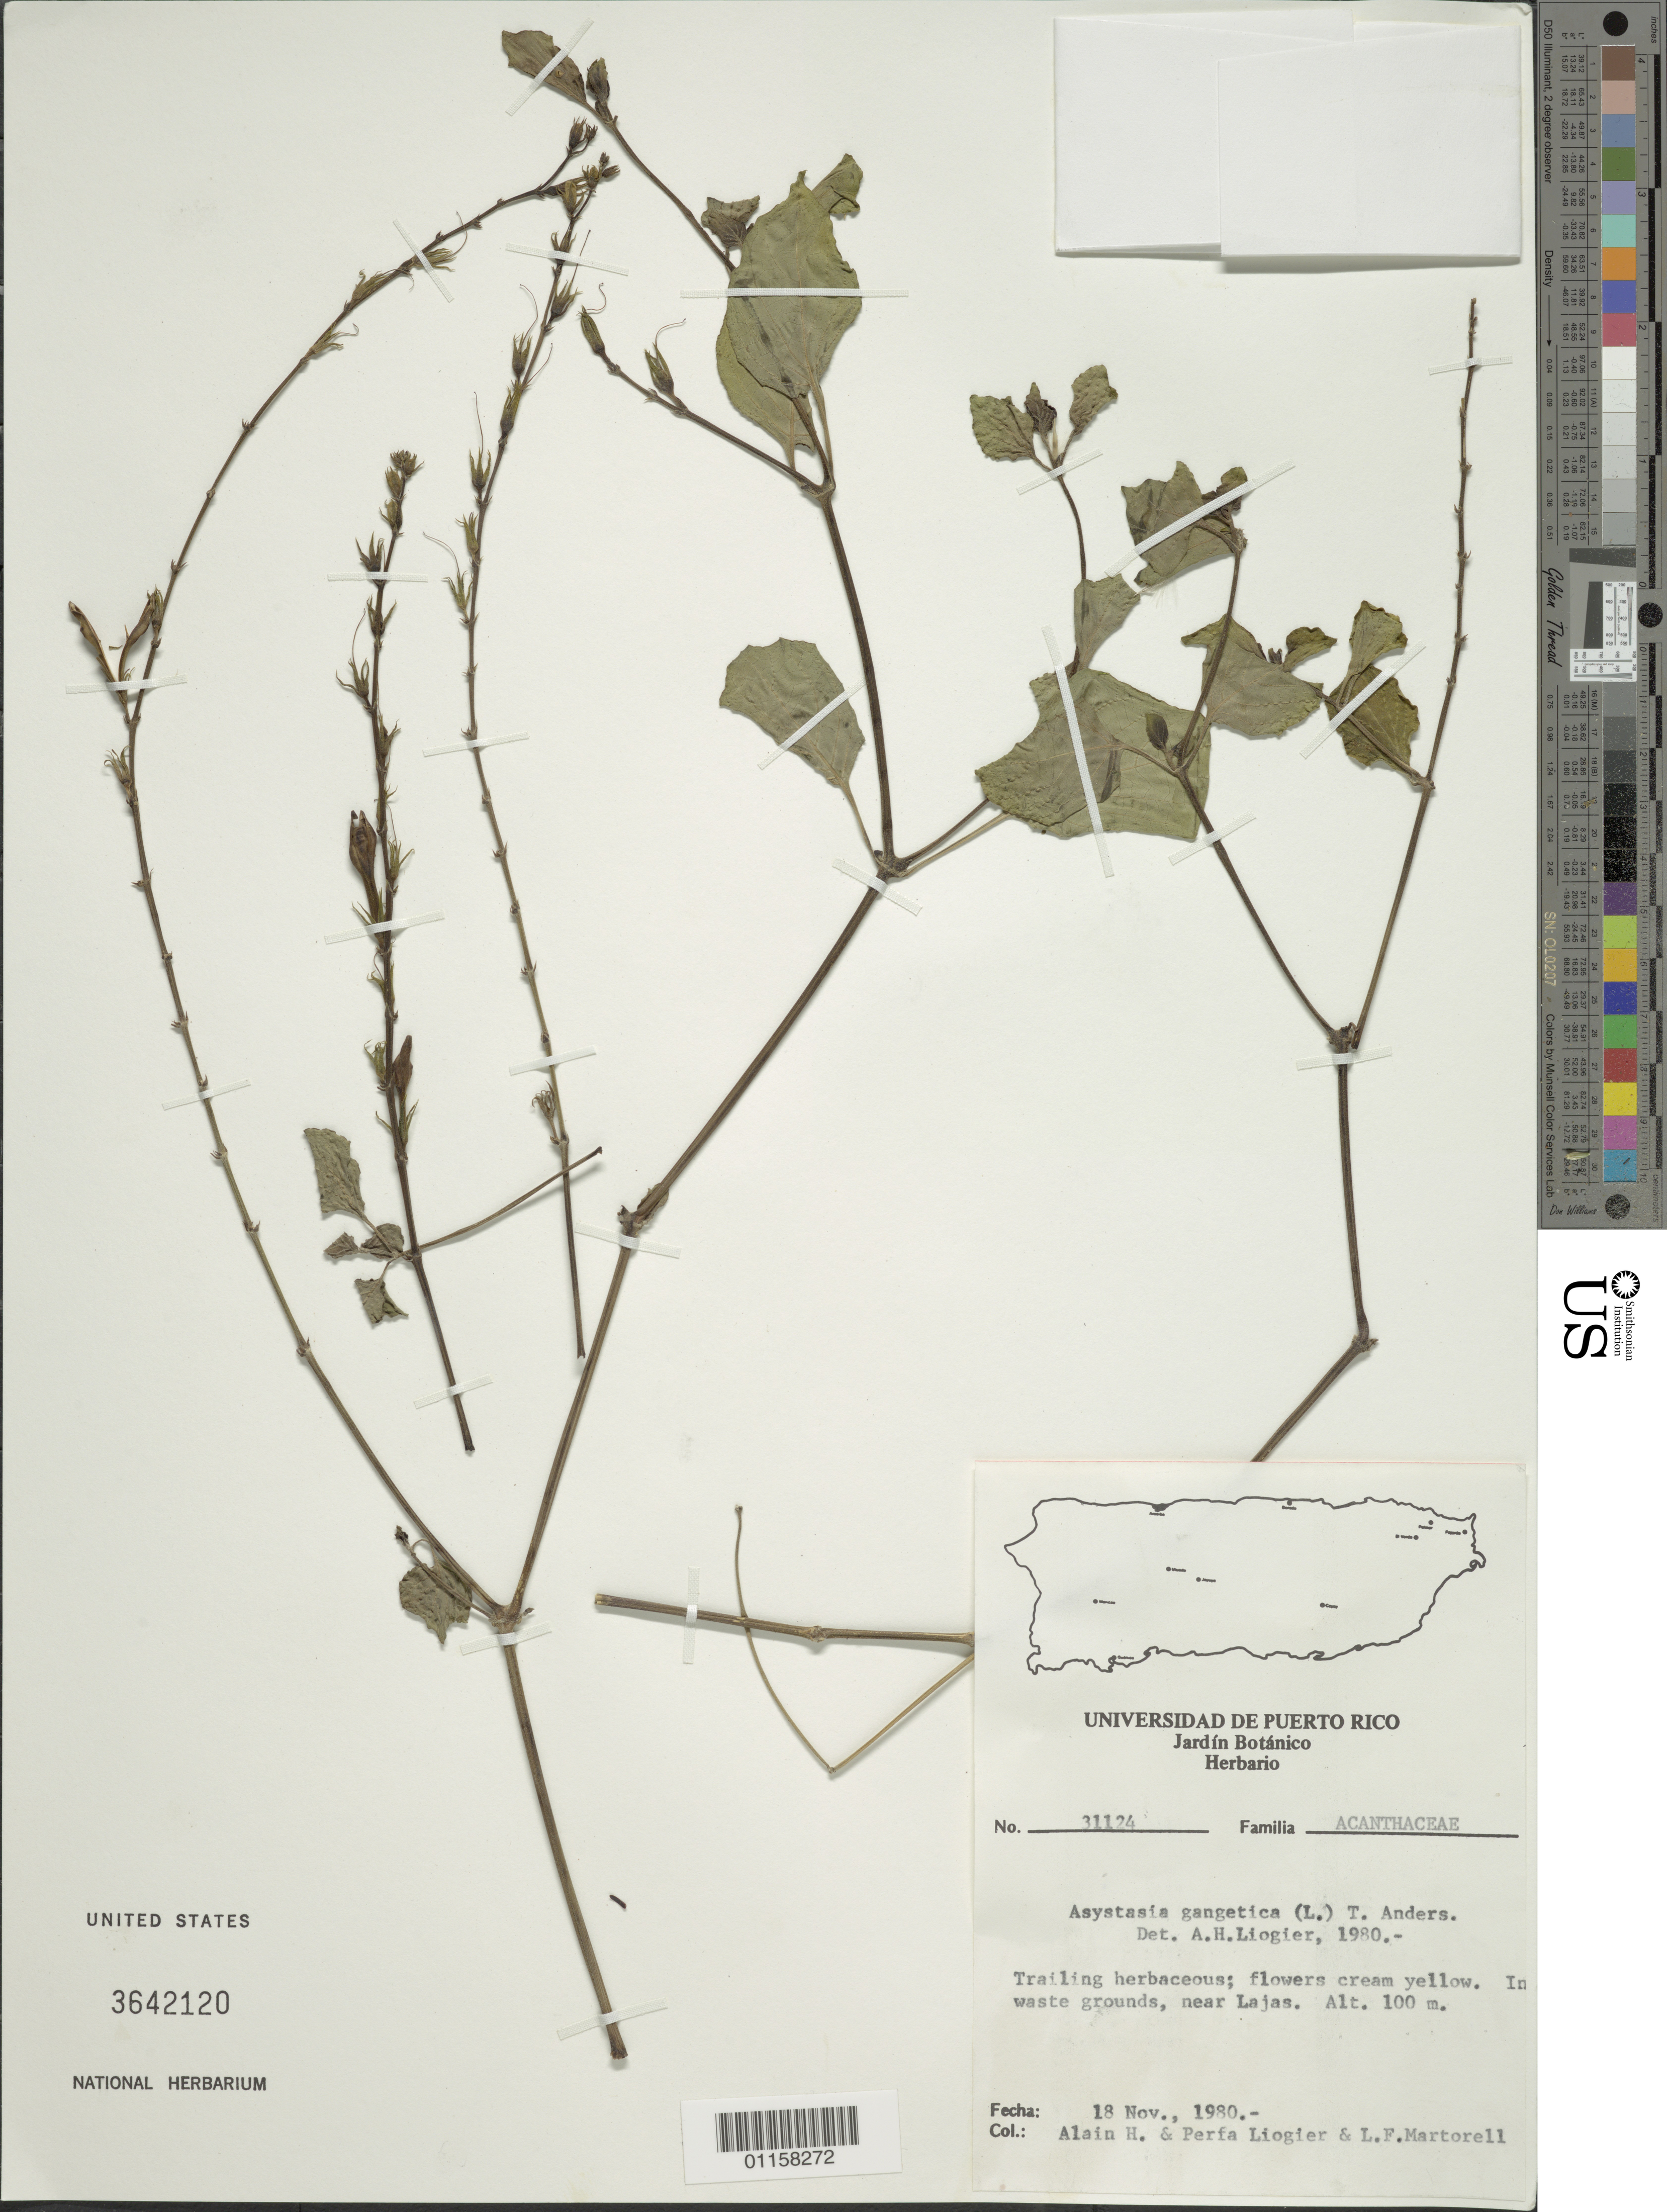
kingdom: Plantae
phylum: Tracheophyta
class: Magnoliopsida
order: Lamiales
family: Acanthaceae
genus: Asystasia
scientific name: Asystasia gangetica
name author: (L.) T. Anderson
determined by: Liogier, Alain H.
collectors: A. H. Liogier, M. P. Liogier & L. Martorell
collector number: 31124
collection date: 1980-11-18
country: Puerto Rico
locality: Lajas, near.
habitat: In waste grounds.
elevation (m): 100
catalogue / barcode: US 3642120